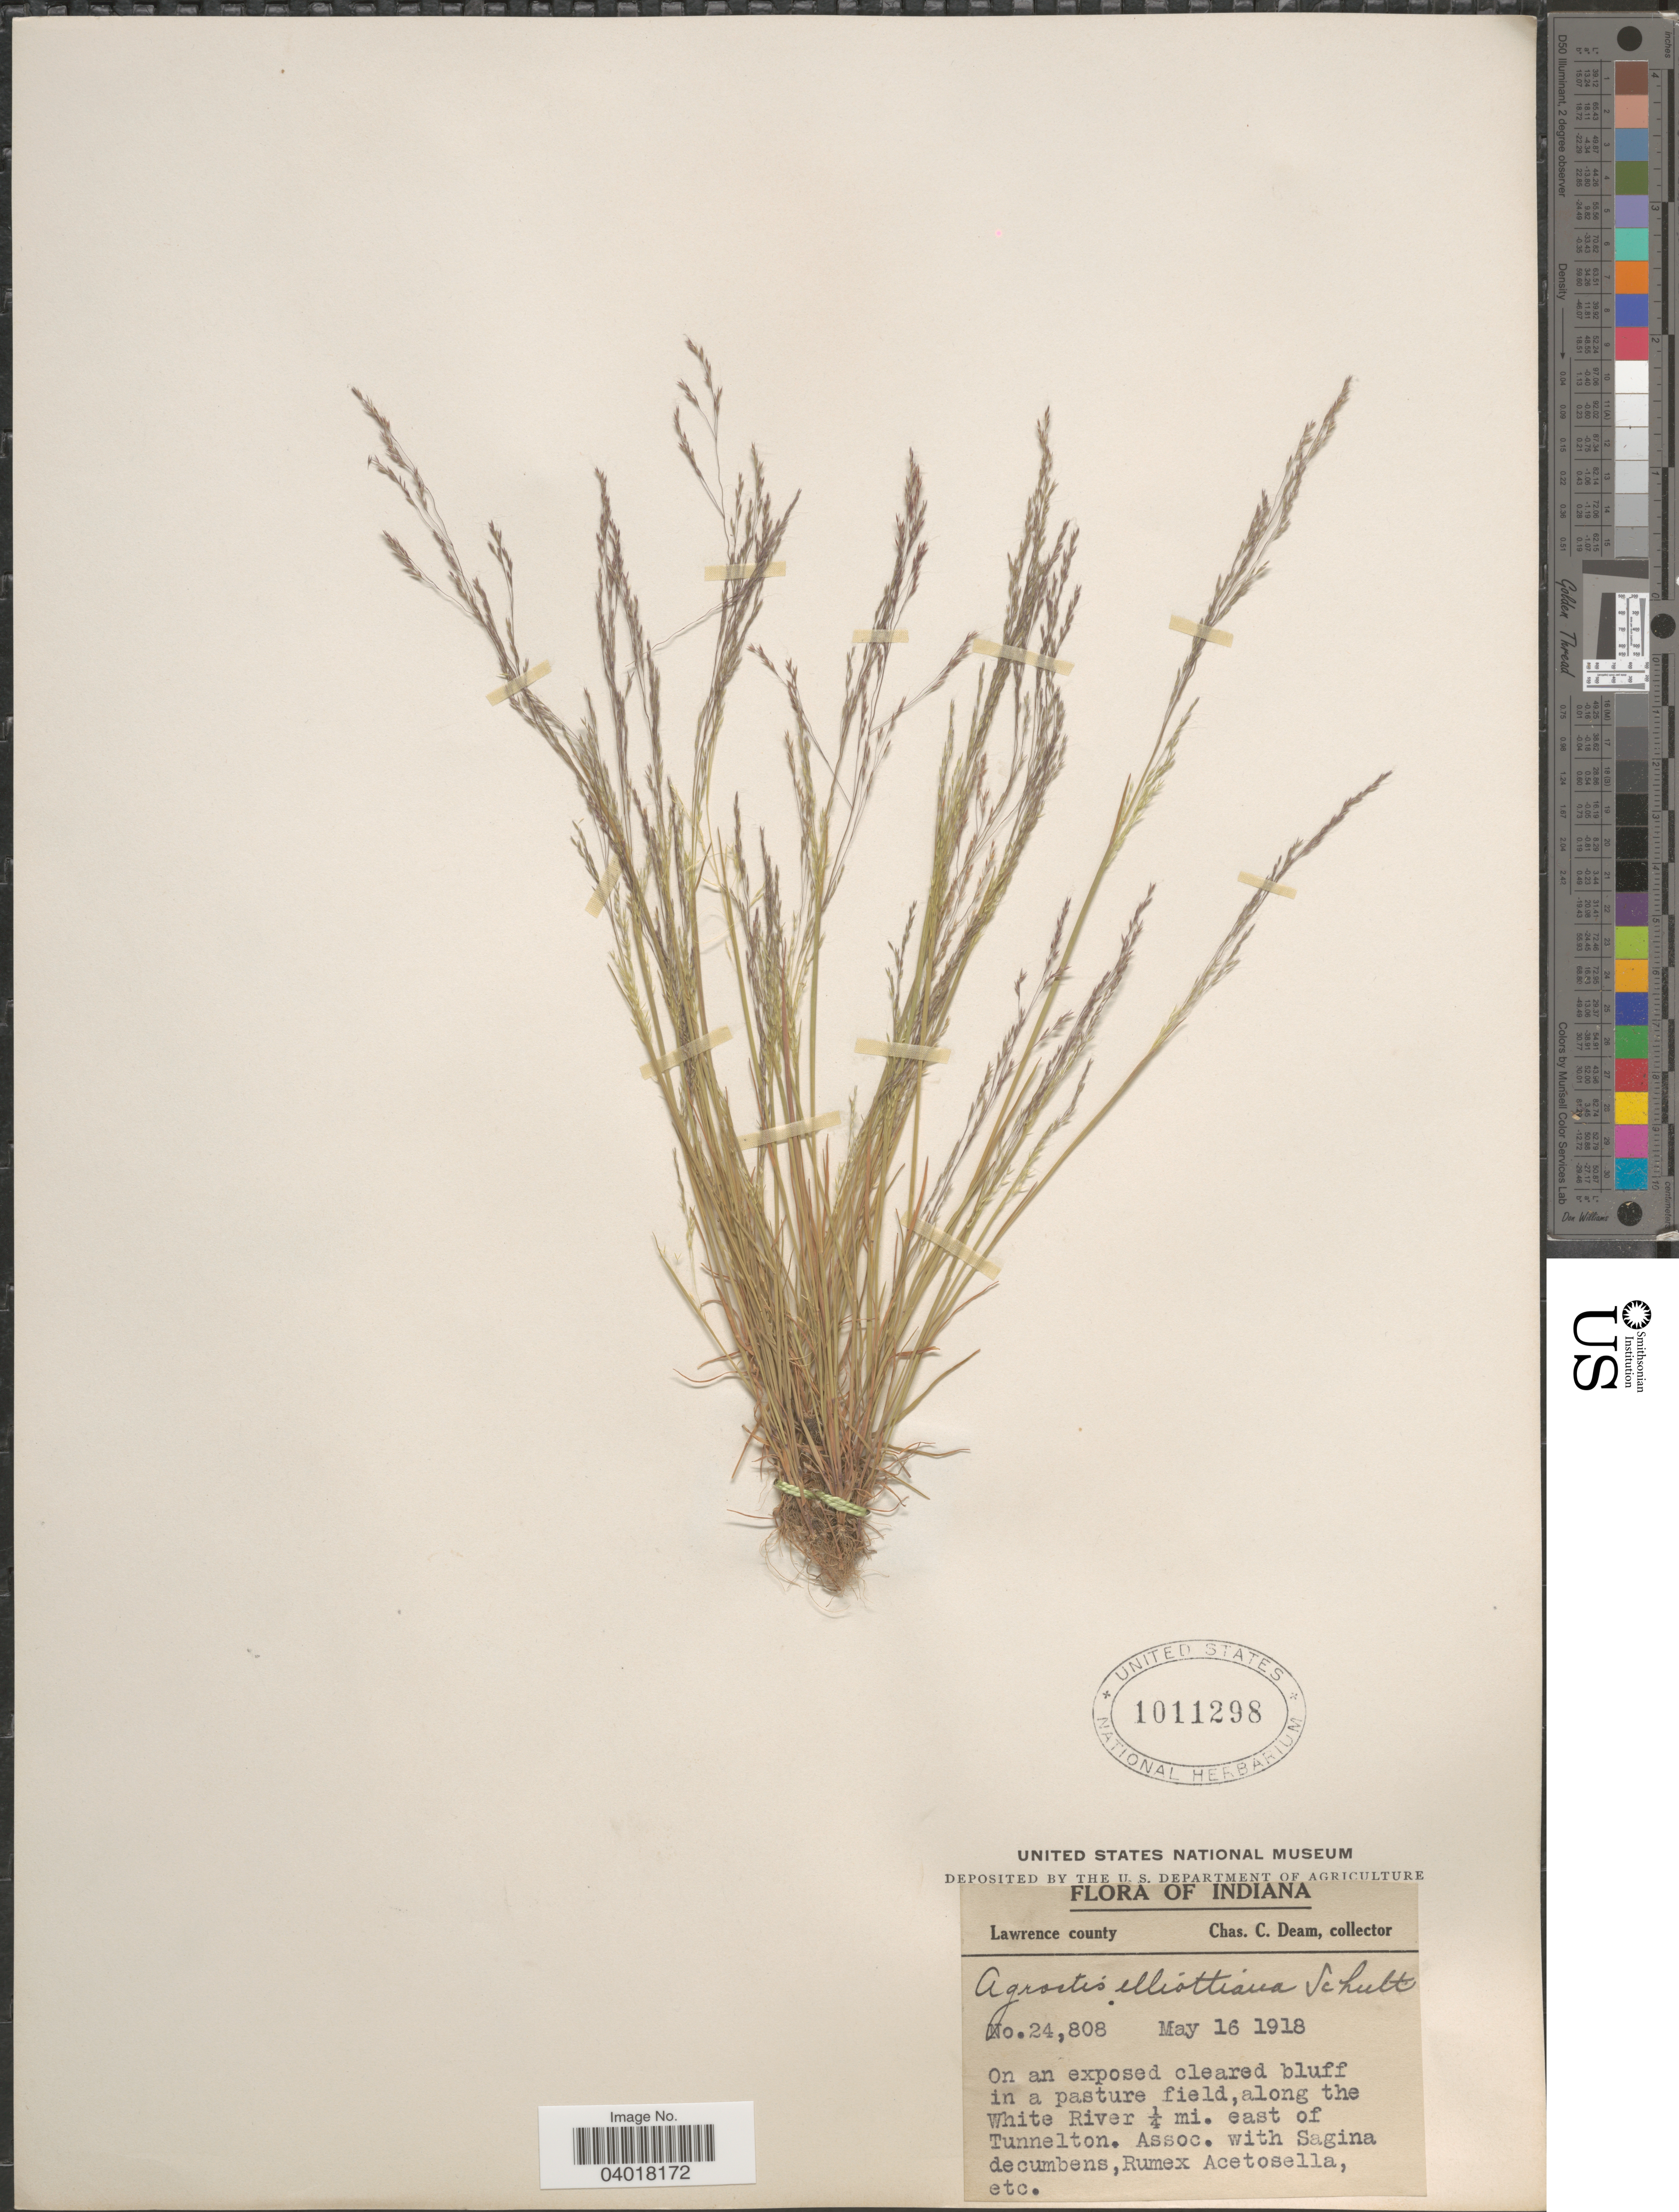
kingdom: Plantae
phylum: Tracheophyta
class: Liliopsida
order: Poales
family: Poaceae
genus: Agrostis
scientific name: Agrostis elliottiana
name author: Schult.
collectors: C. C. Deam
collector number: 24808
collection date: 1918-05-16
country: United States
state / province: Indiana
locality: Lawrence county. Along the White River ¼ mi. east of Tunnelton.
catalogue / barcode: US 1011298